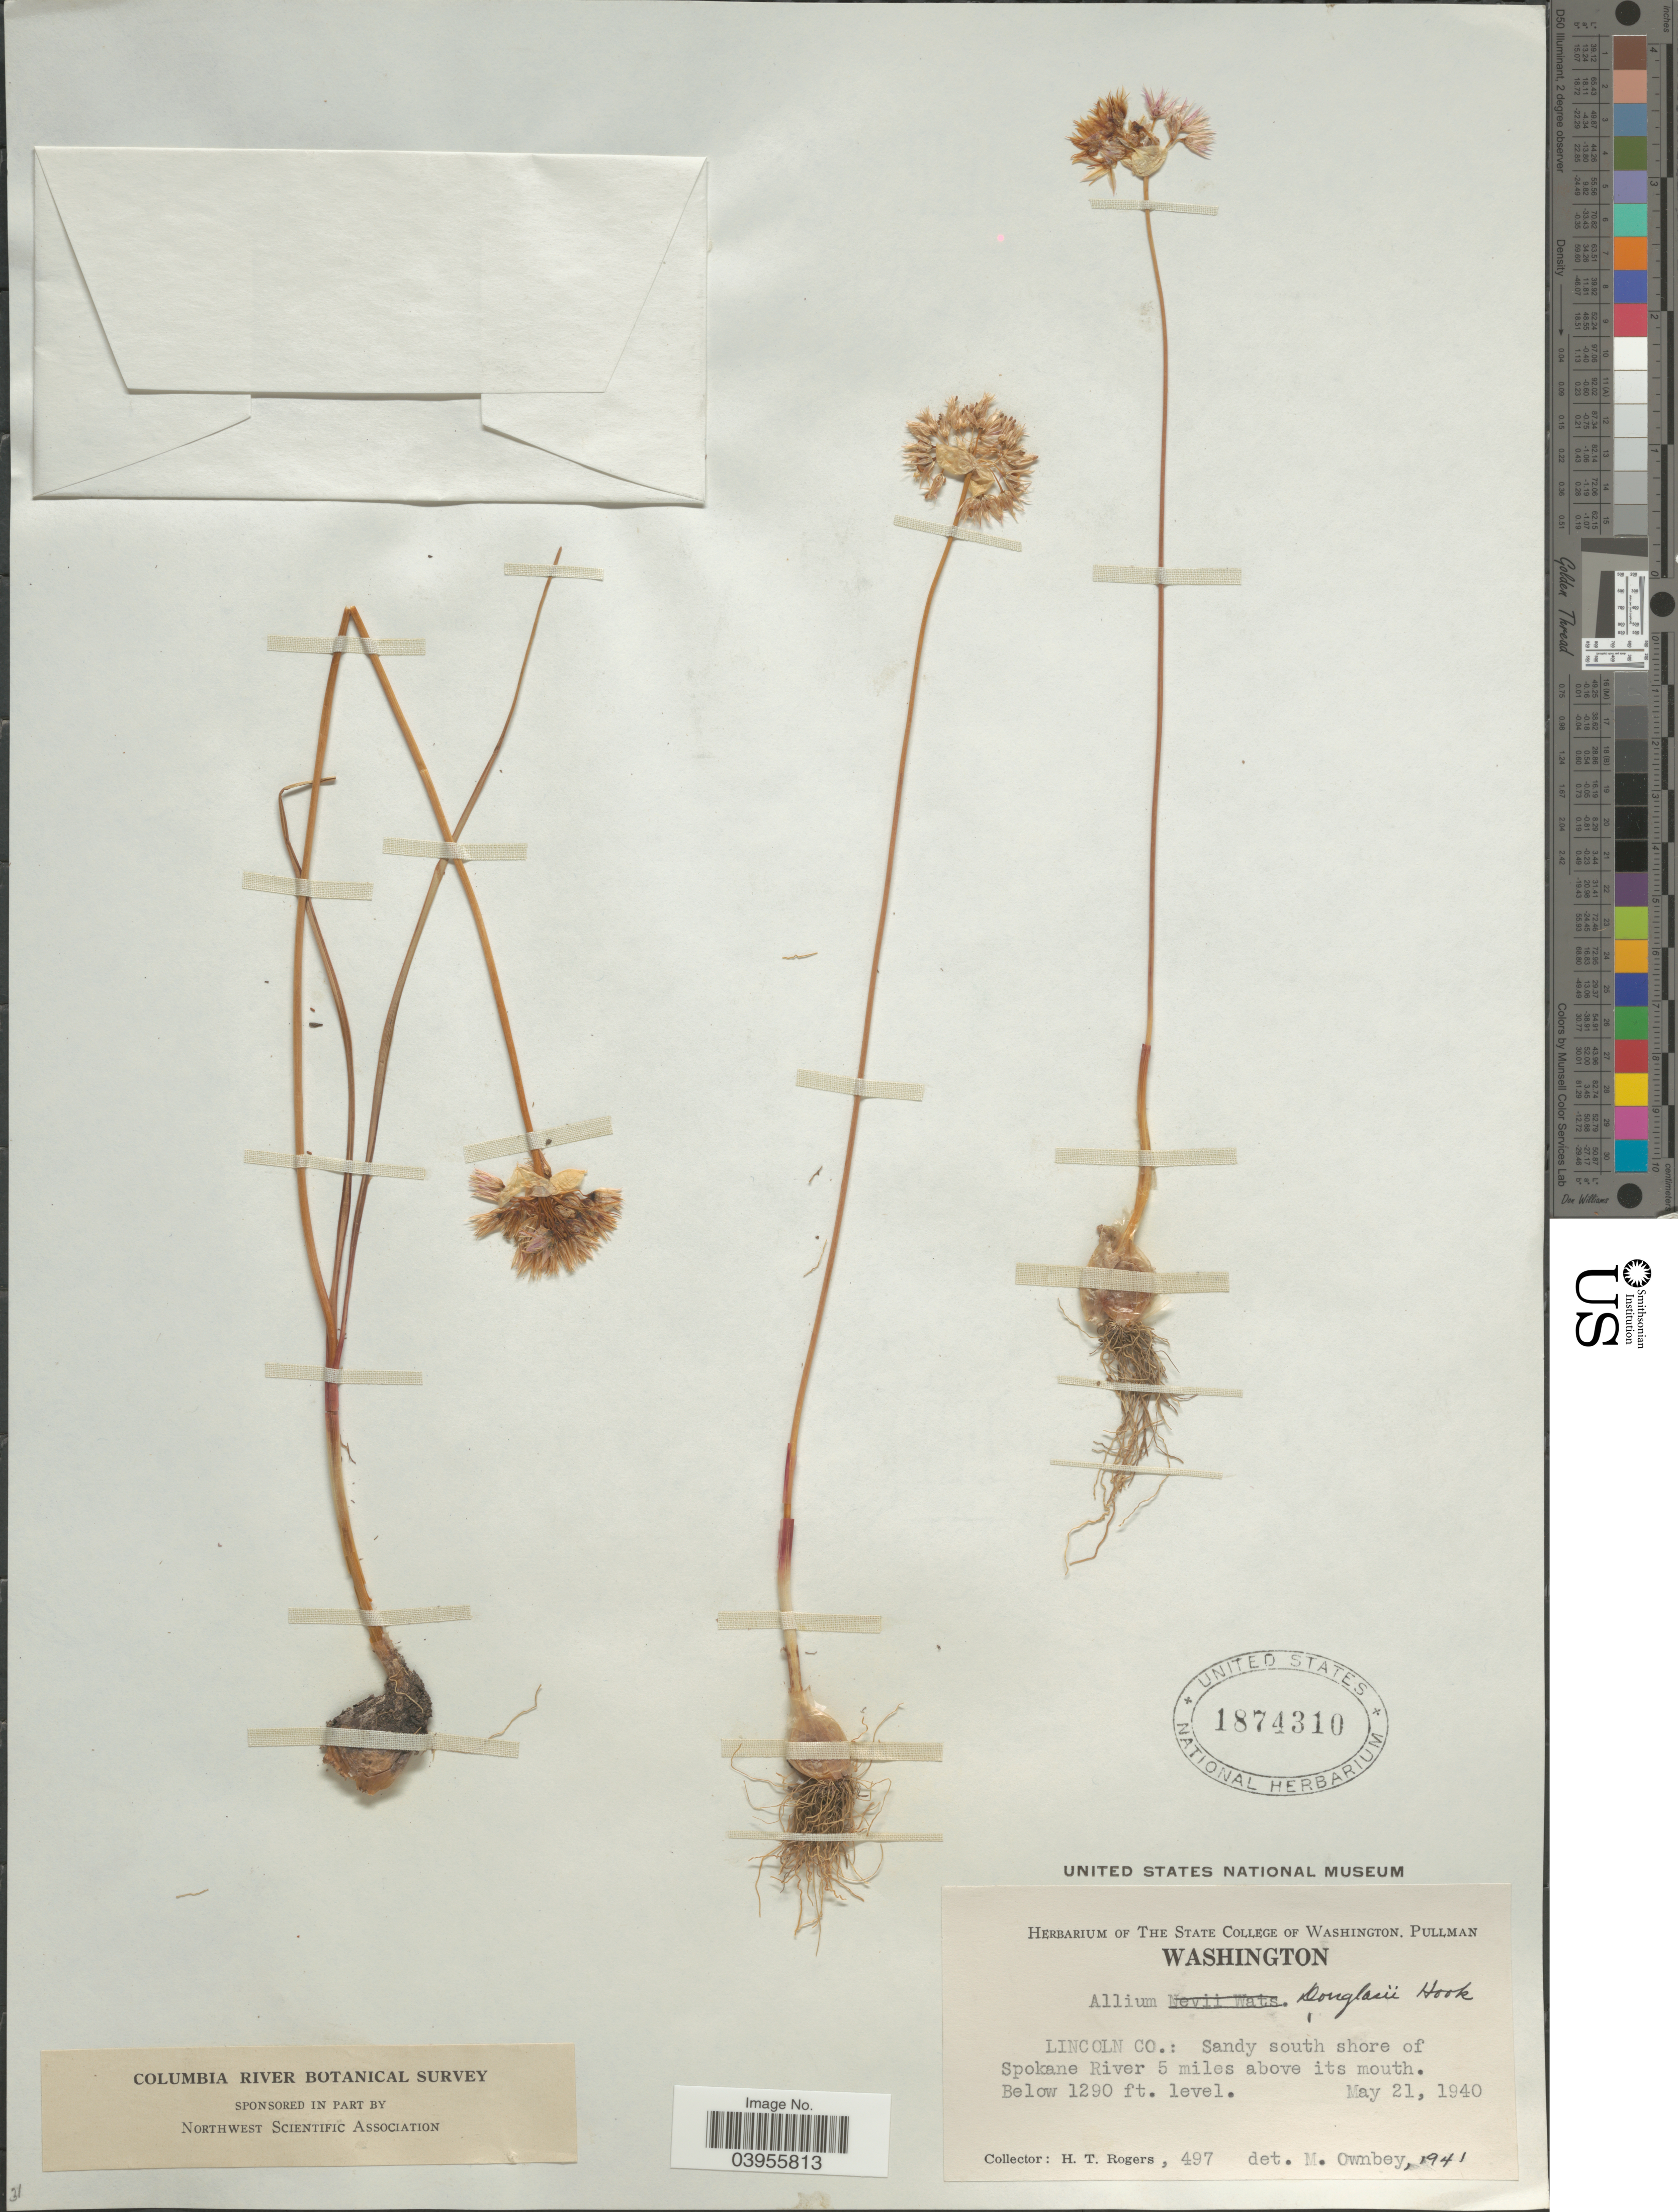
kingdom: Plantae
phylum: Tracheophyta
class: Liliopsida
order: Asparagales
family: Amaryllidaceae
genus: Allium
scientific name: Allium douglasii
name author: Hook.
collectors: H. Rogers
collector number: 497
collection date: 1940-05-21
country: United States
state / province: Washington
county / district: Lincoln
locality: Lincoln Co.: Sandy south shore of Spokane River 5 miles above its mouth.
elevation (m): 393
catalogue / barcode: US 1874310